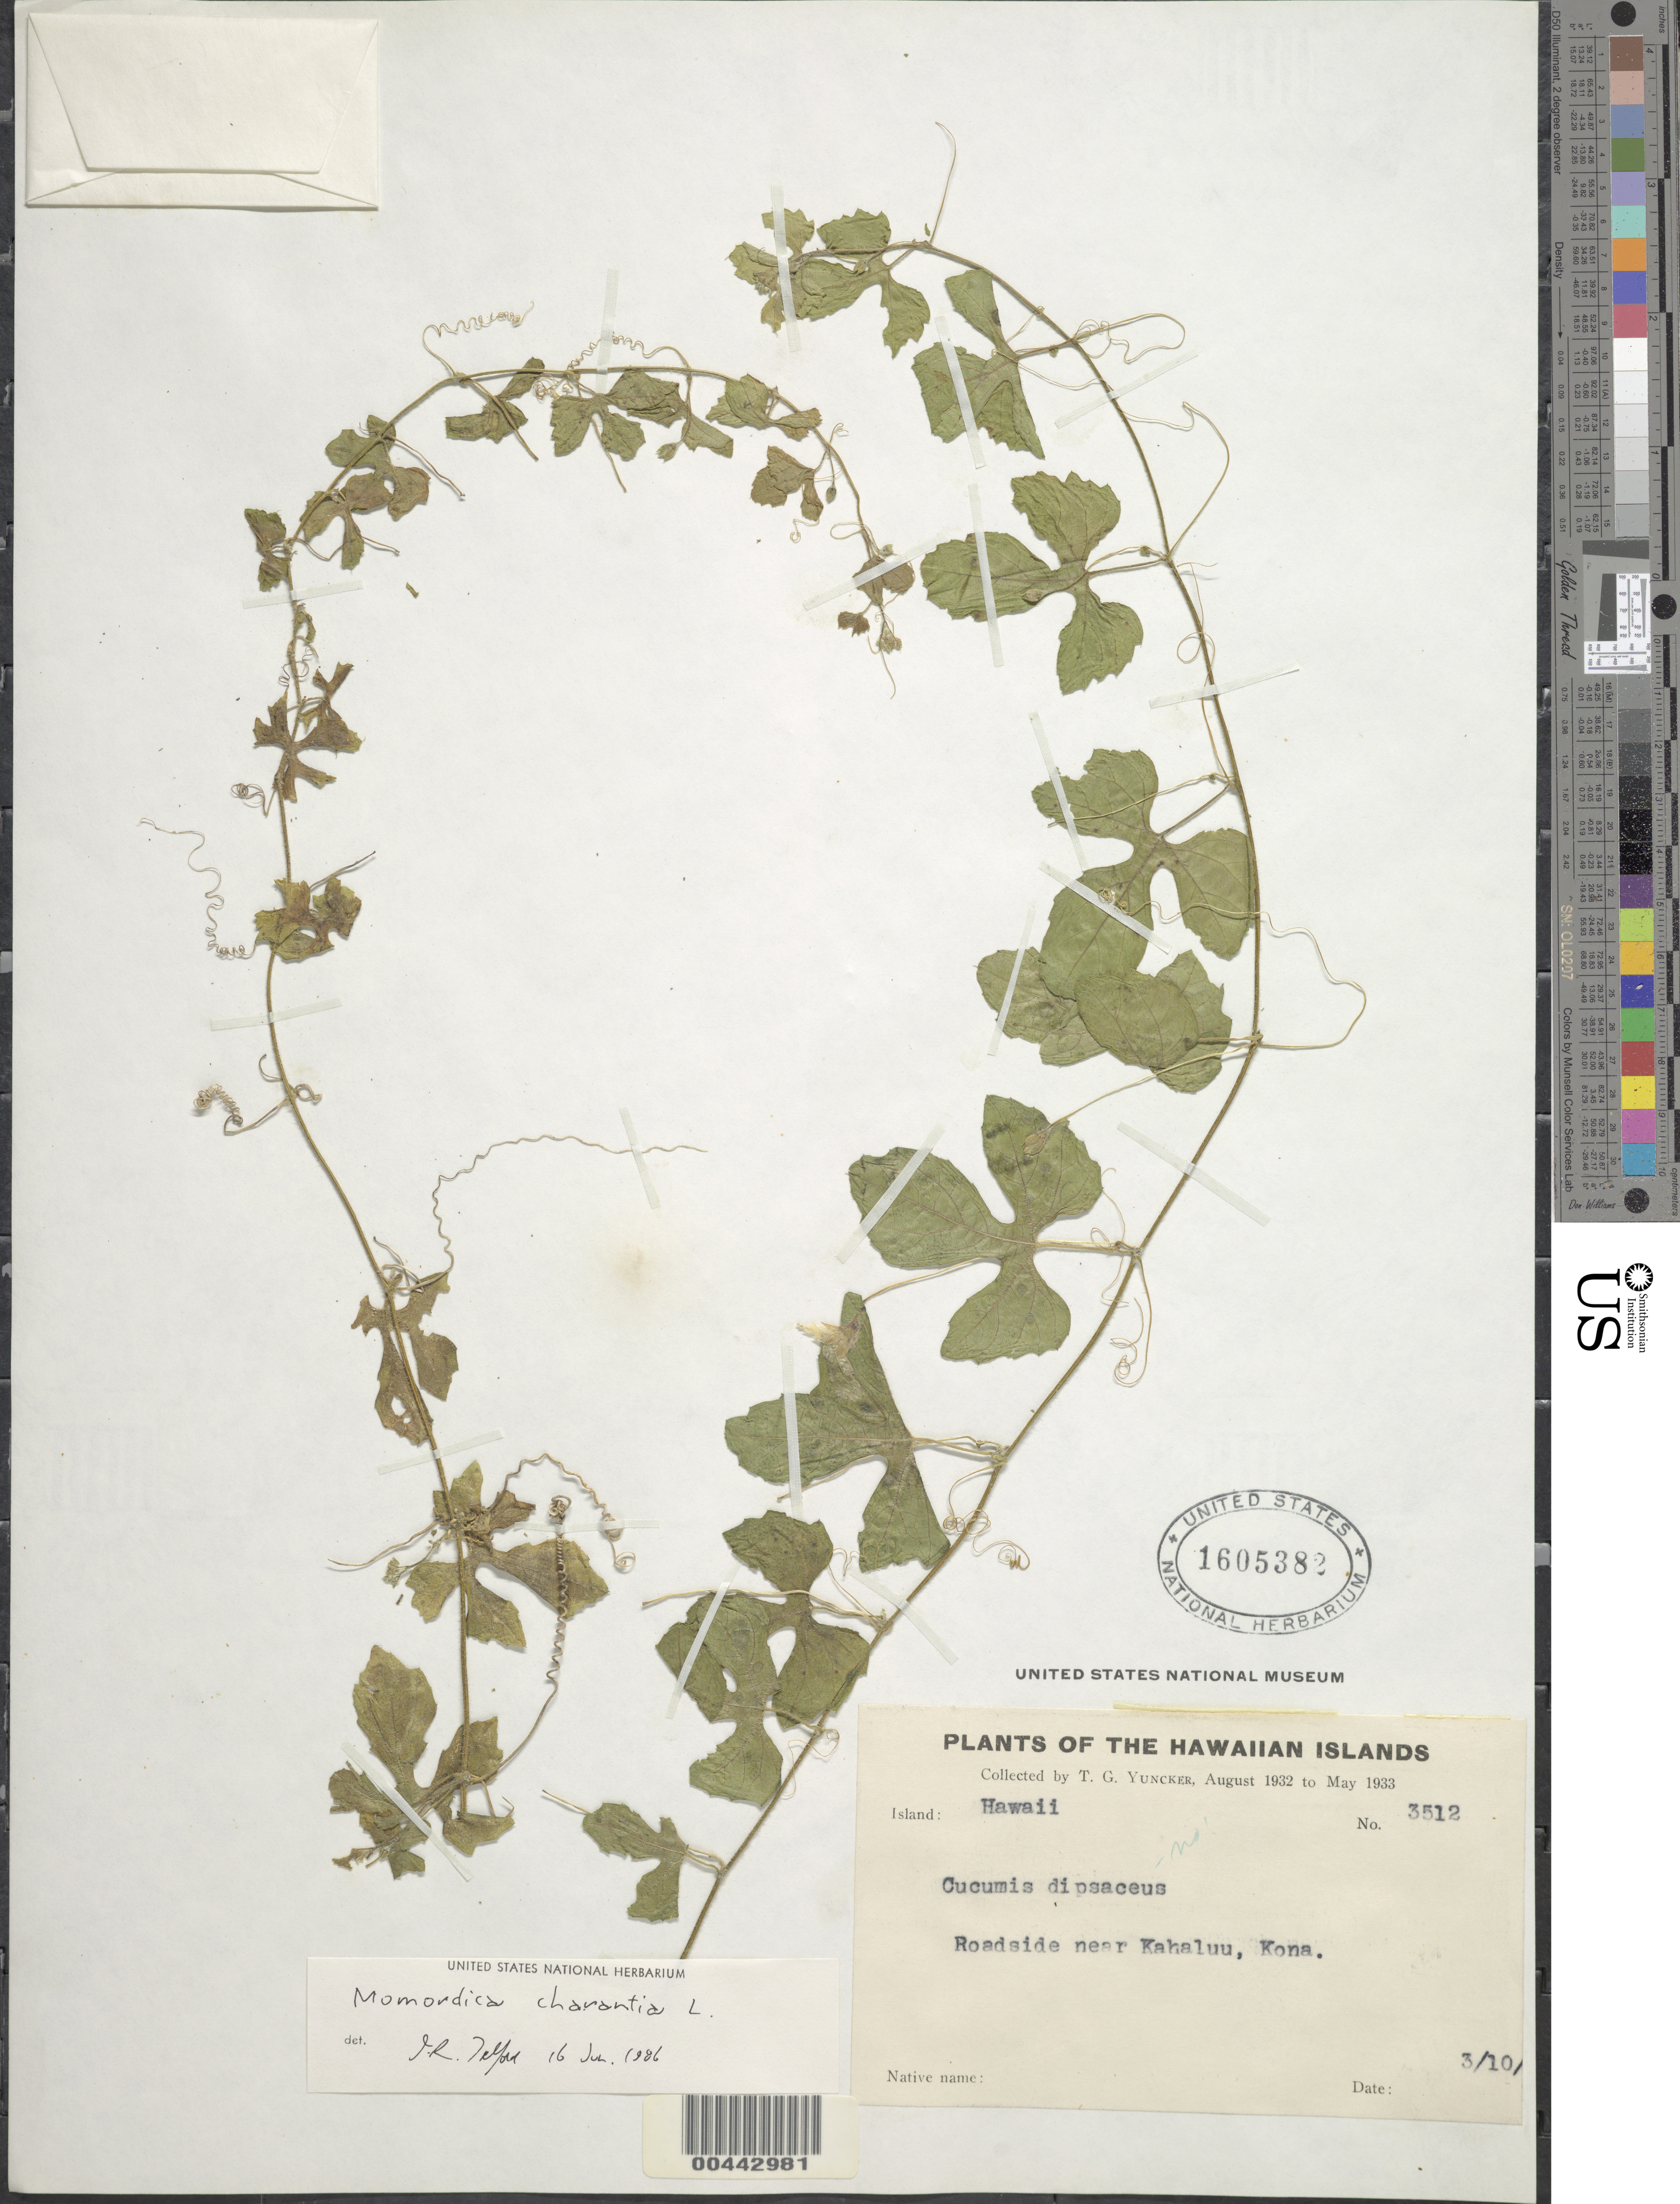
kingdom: Plantae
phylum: Tracheophyta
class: Magnoliopsida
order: Cucurbitales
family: Cucurbitaceae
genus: Momordica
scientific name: Momordica charantia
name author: L.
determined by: Telfer, J. R.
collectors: T. G. Yuncker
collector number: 3512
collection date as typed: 3 Oct 1932 or 10 Mar 1933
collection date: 1932-10-03 or 1933-03-10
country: United States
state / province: Hawaii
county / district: Hawaii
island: Hawaii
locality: Roadside near Kahaluu, Kona.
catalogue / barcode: US 1605382